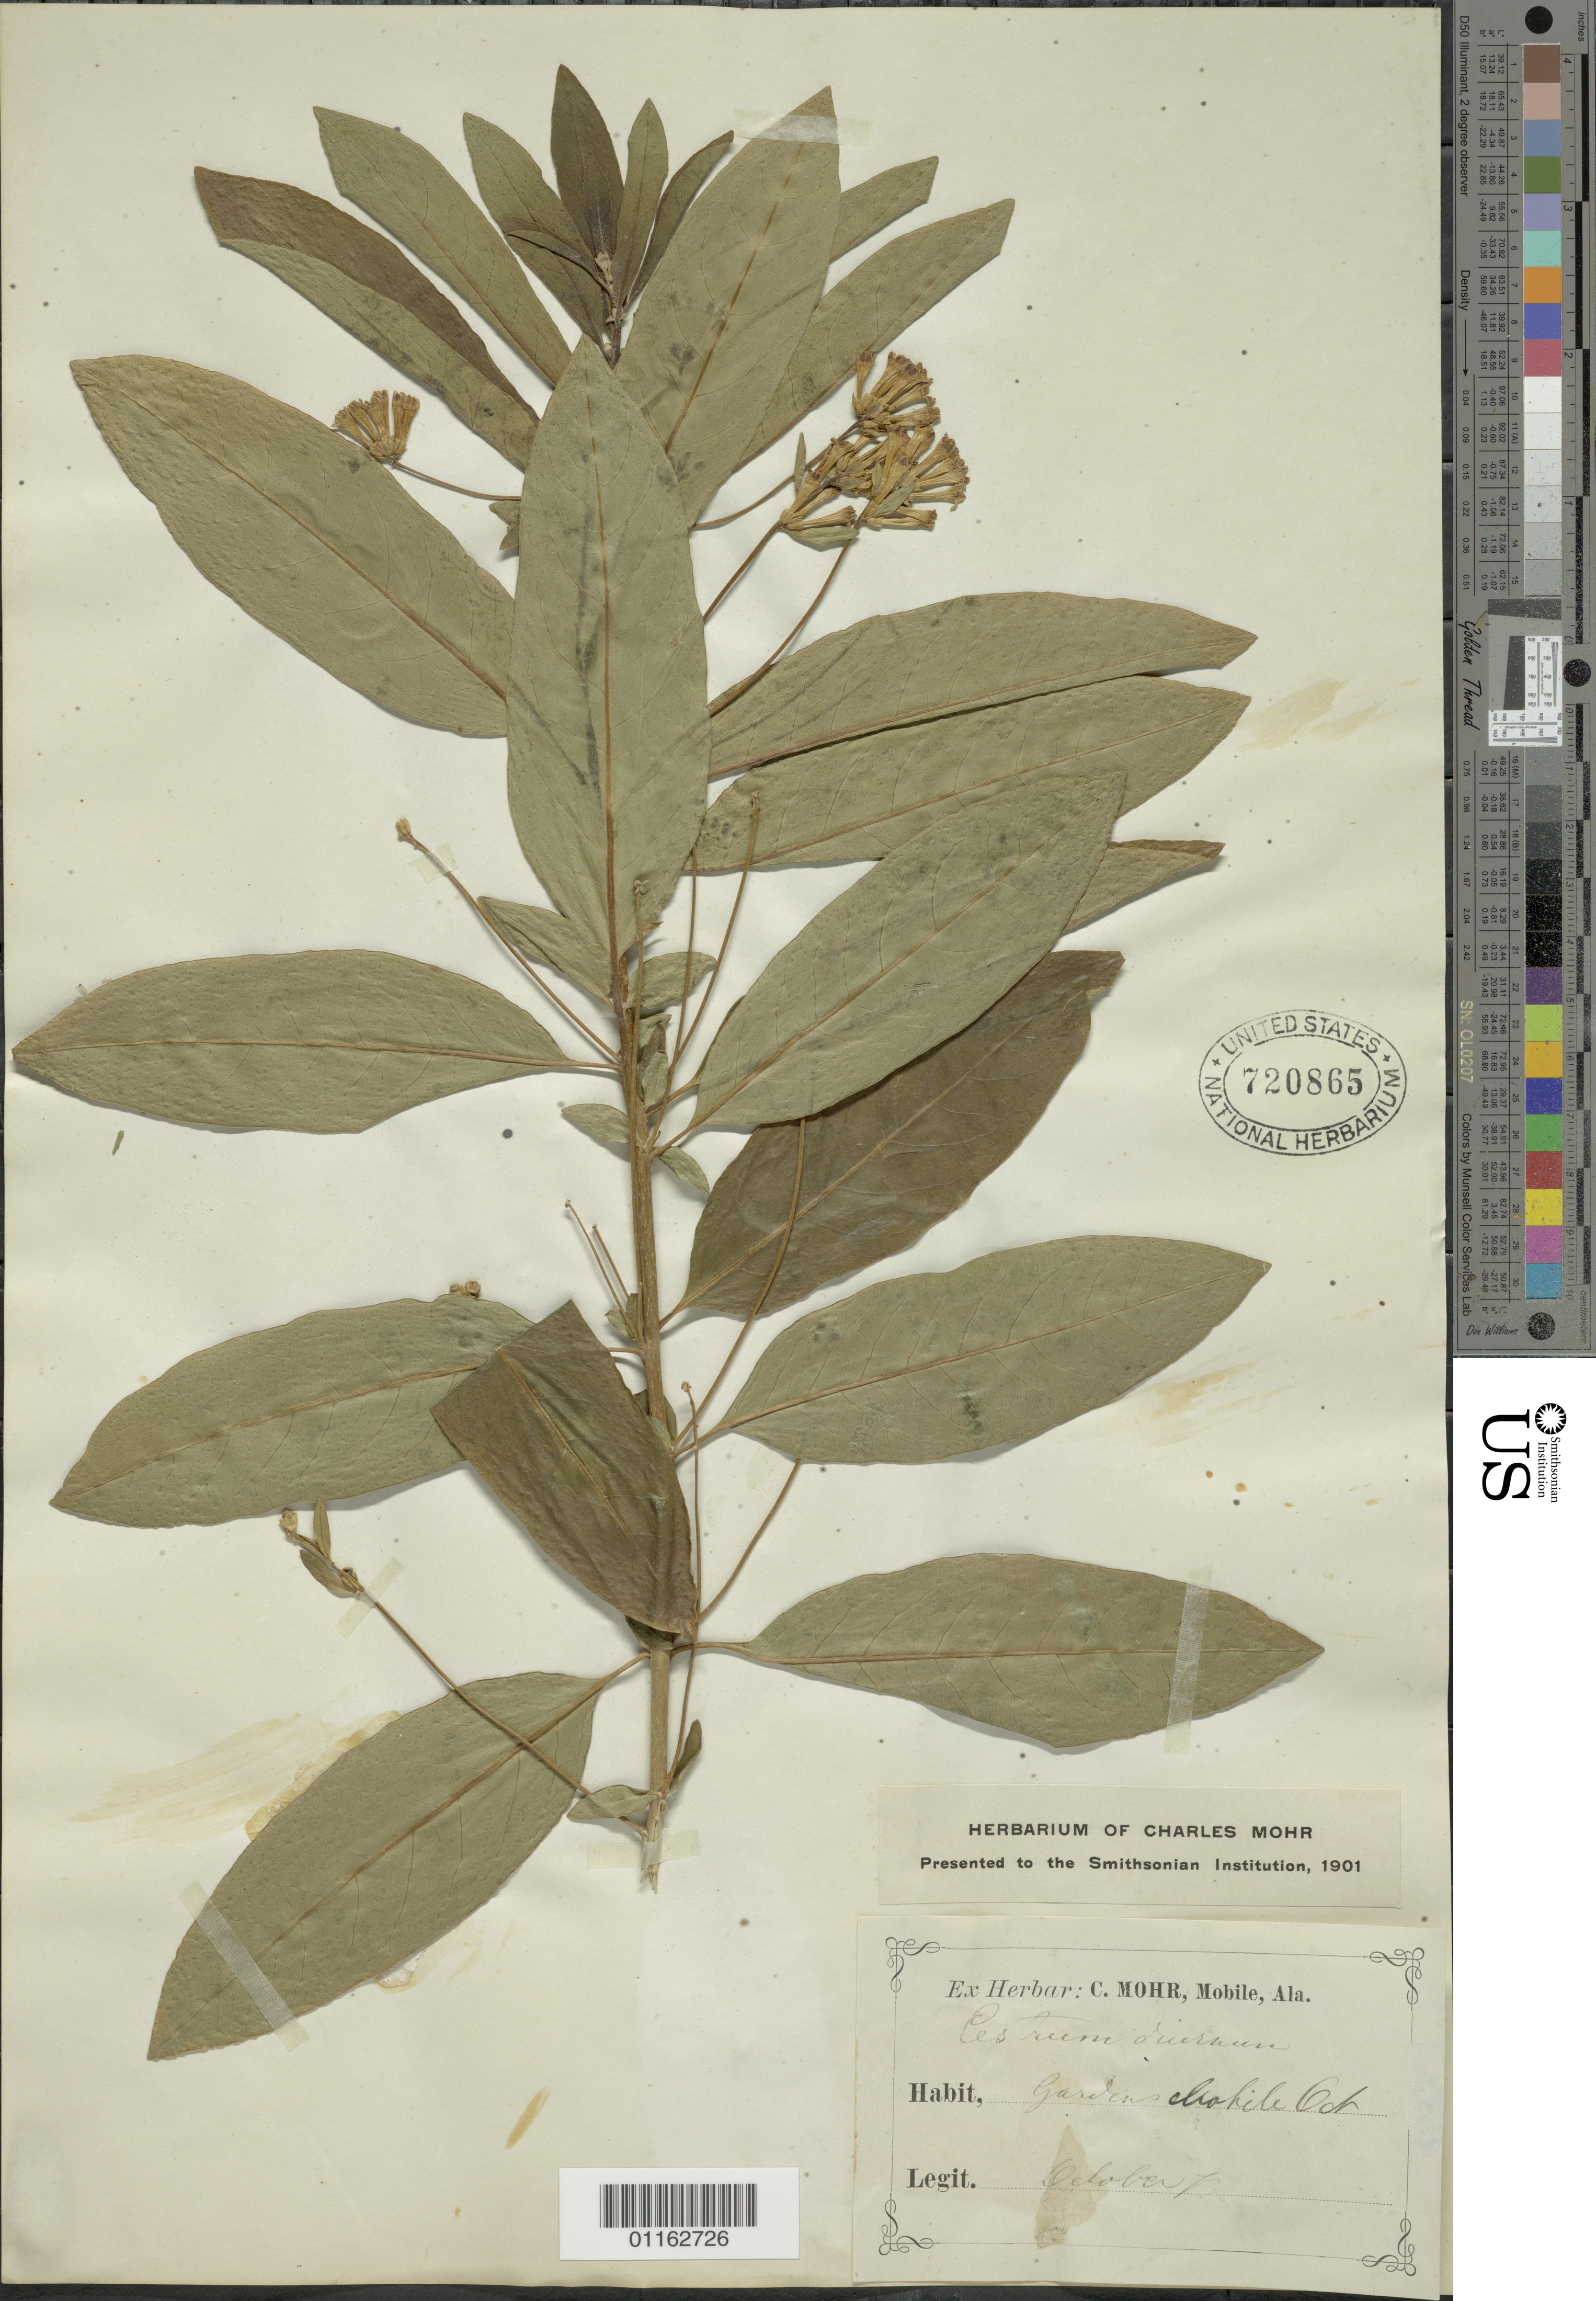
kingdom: Plantae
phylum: Tracheophyta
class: Magnoliopsida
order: Solanales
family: Solanaceae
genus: Cestrum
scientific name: Cestrum diurnum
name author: L.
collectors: C. T. Mohr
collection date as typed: Oct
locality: gardens Chohile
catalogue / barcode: US 720865